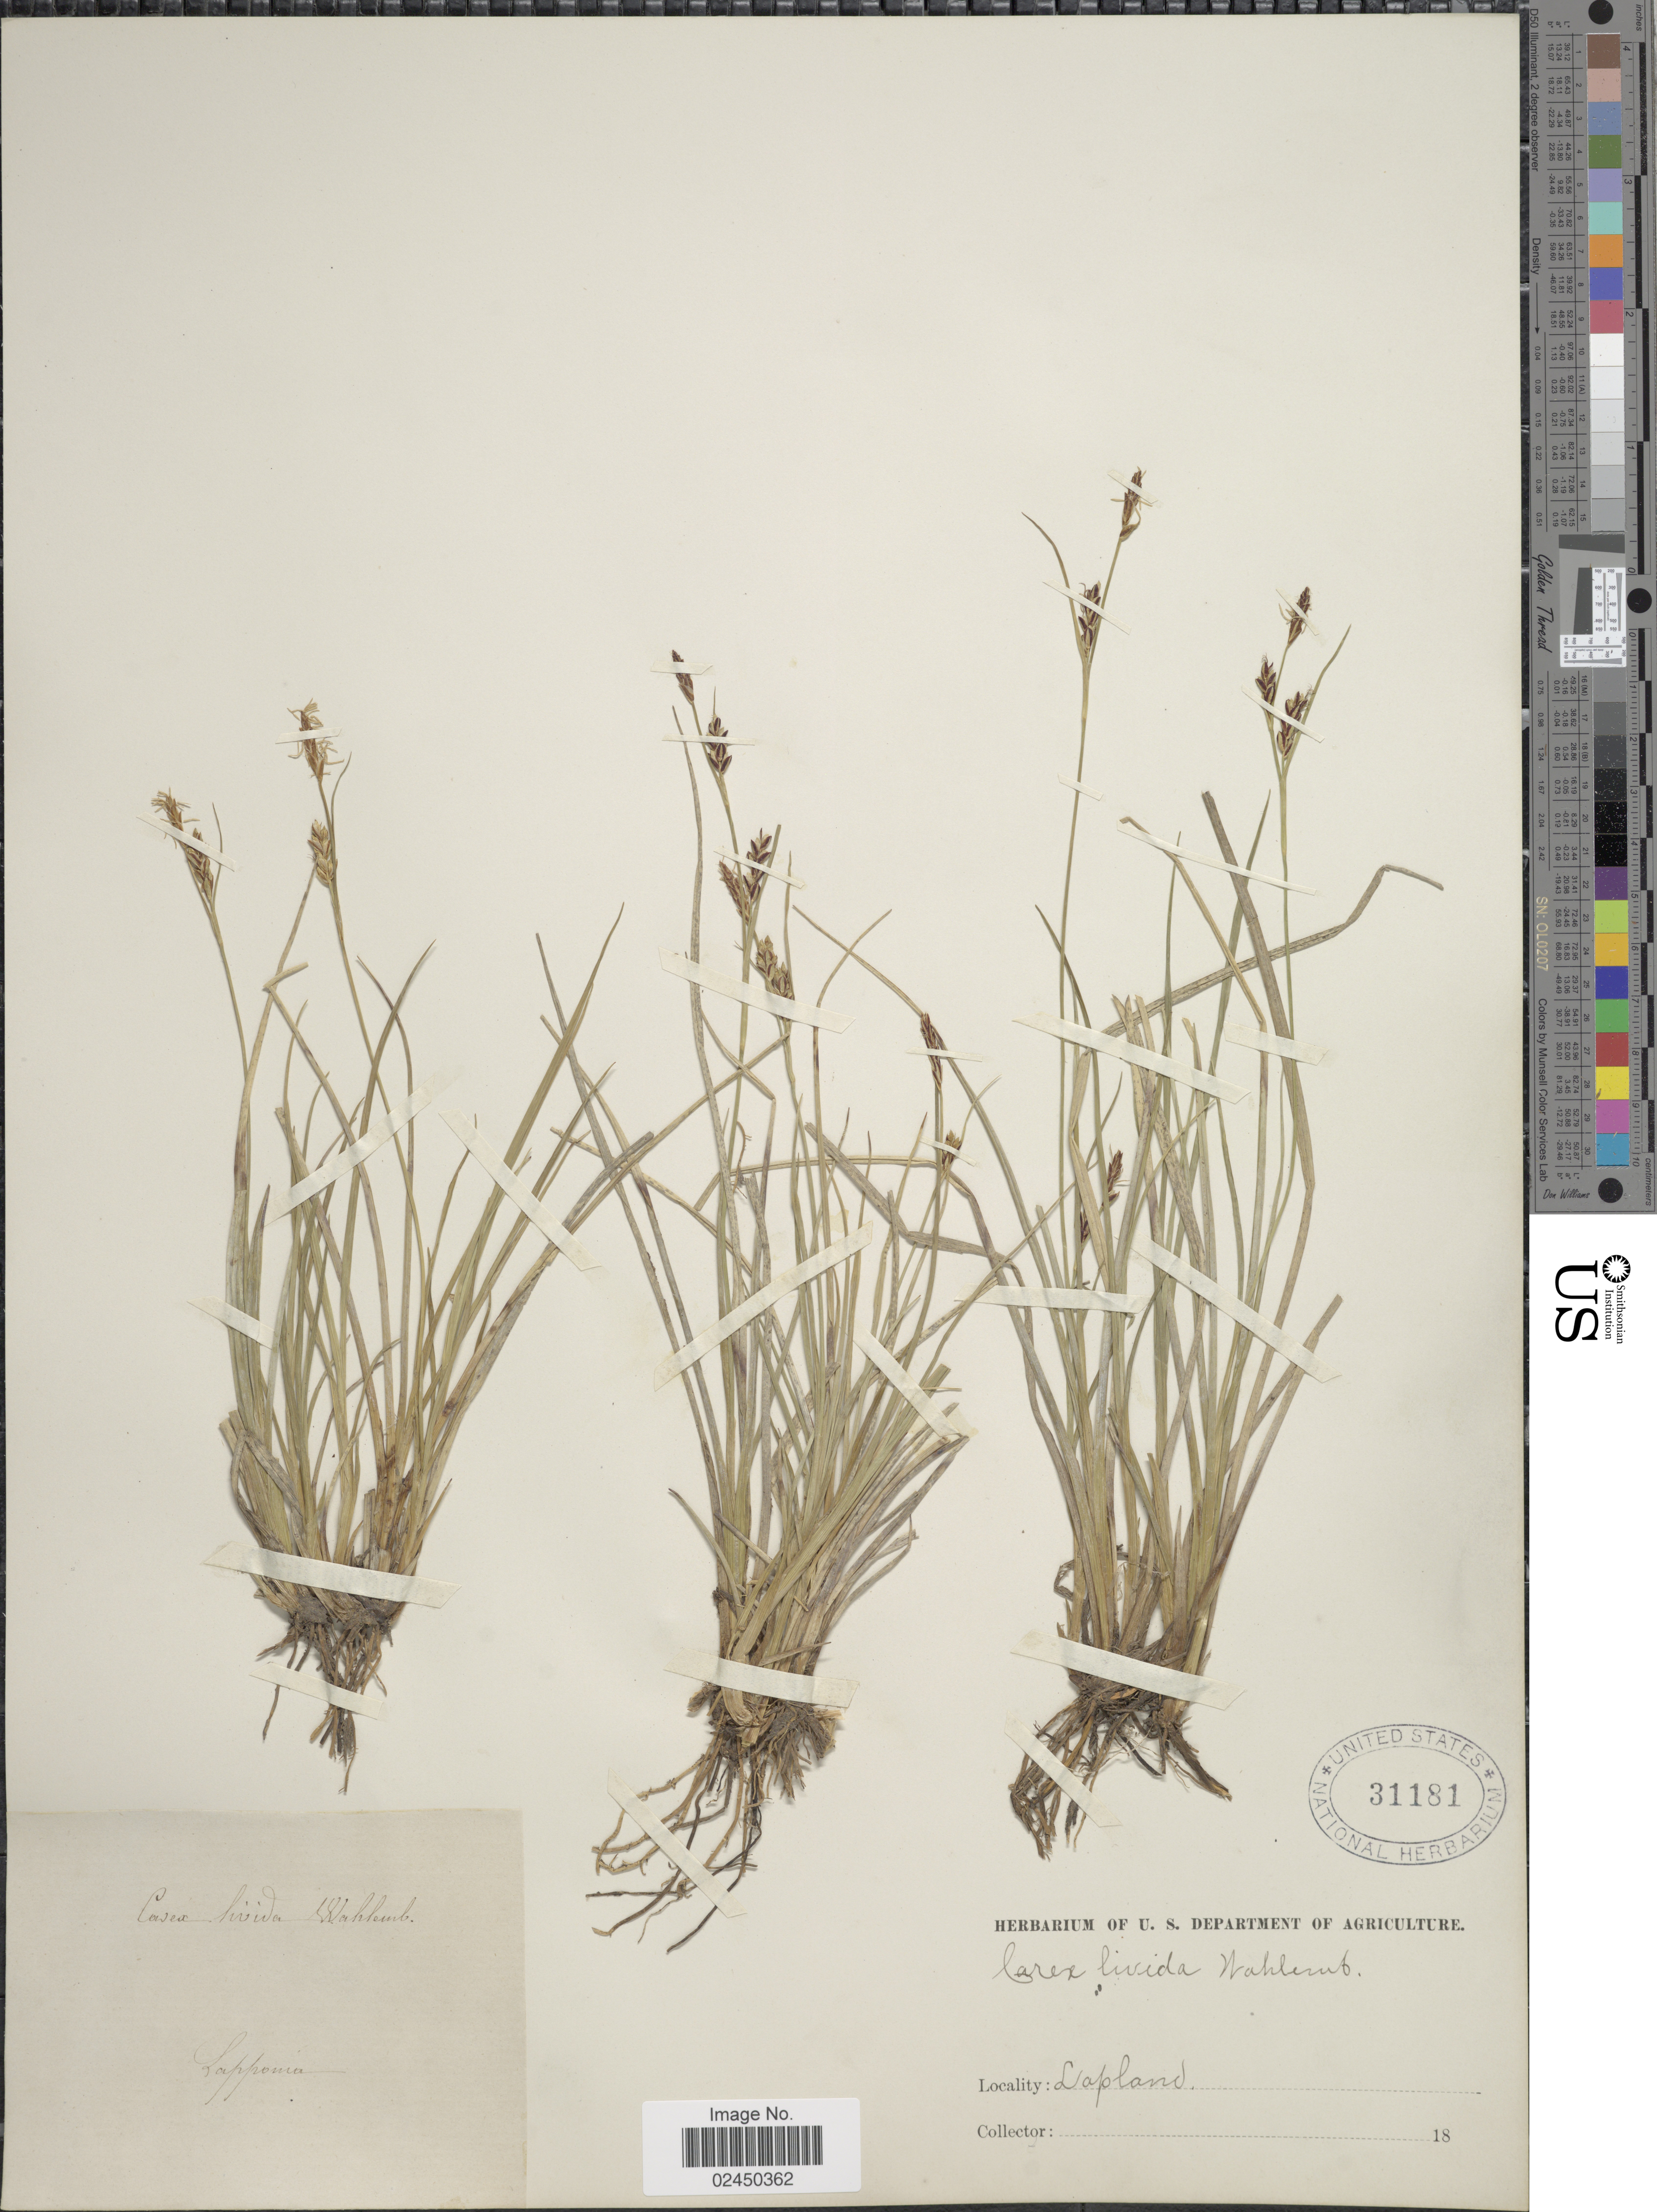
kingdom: Plantae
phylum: Tracheophyta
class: Liliopsida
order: Poales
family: Cyperaceae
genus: Carex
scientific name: Carex livida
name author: (Wahlenb.) Willd.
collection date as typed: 18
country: Finland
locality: Lapponia, Lapland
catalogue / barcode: US 31181